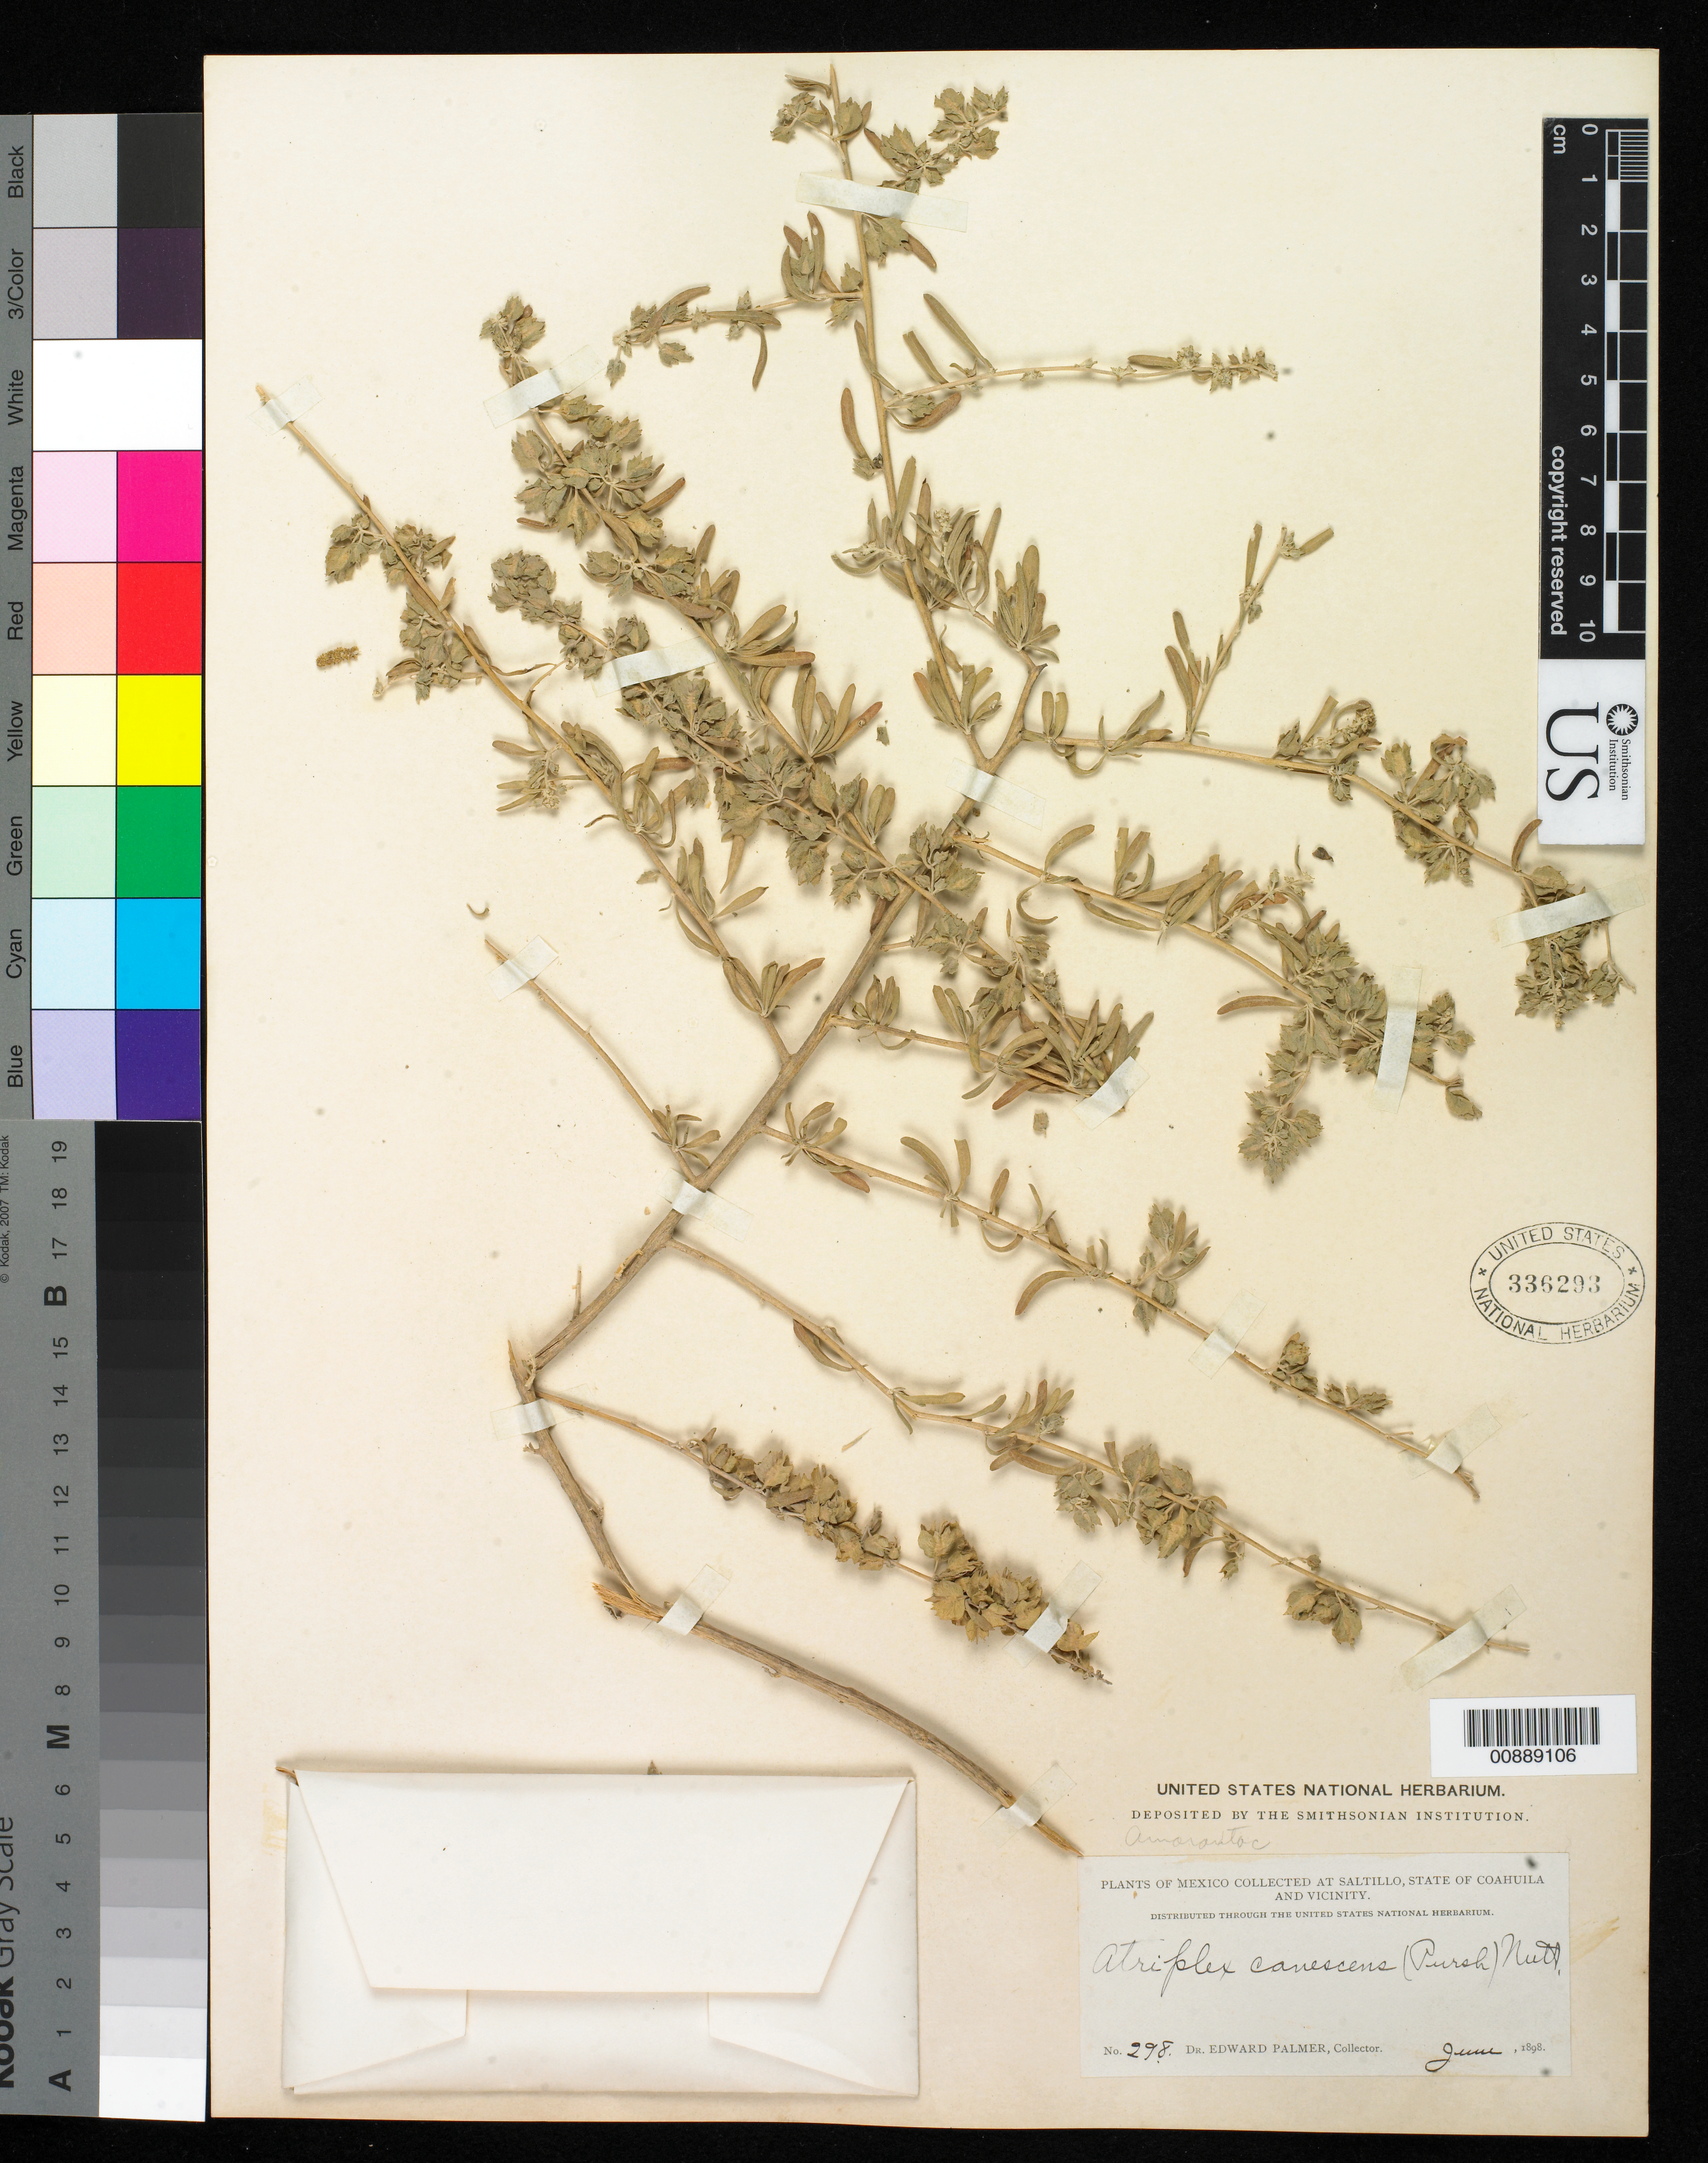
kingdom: Plantae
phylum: Tracheophyta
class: Magnoliopsida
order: Caryophyllales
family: Amaranthaceae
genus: Atriplex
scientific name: Atriplex canescens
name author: (Pursh) Nutt.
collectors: E. Palmer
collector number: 298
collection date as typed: Jun 1898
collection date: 1898-06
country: Mexico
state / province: Coahuila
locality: Saltillo, Coahuila and vicinity.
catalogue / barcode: US 336293